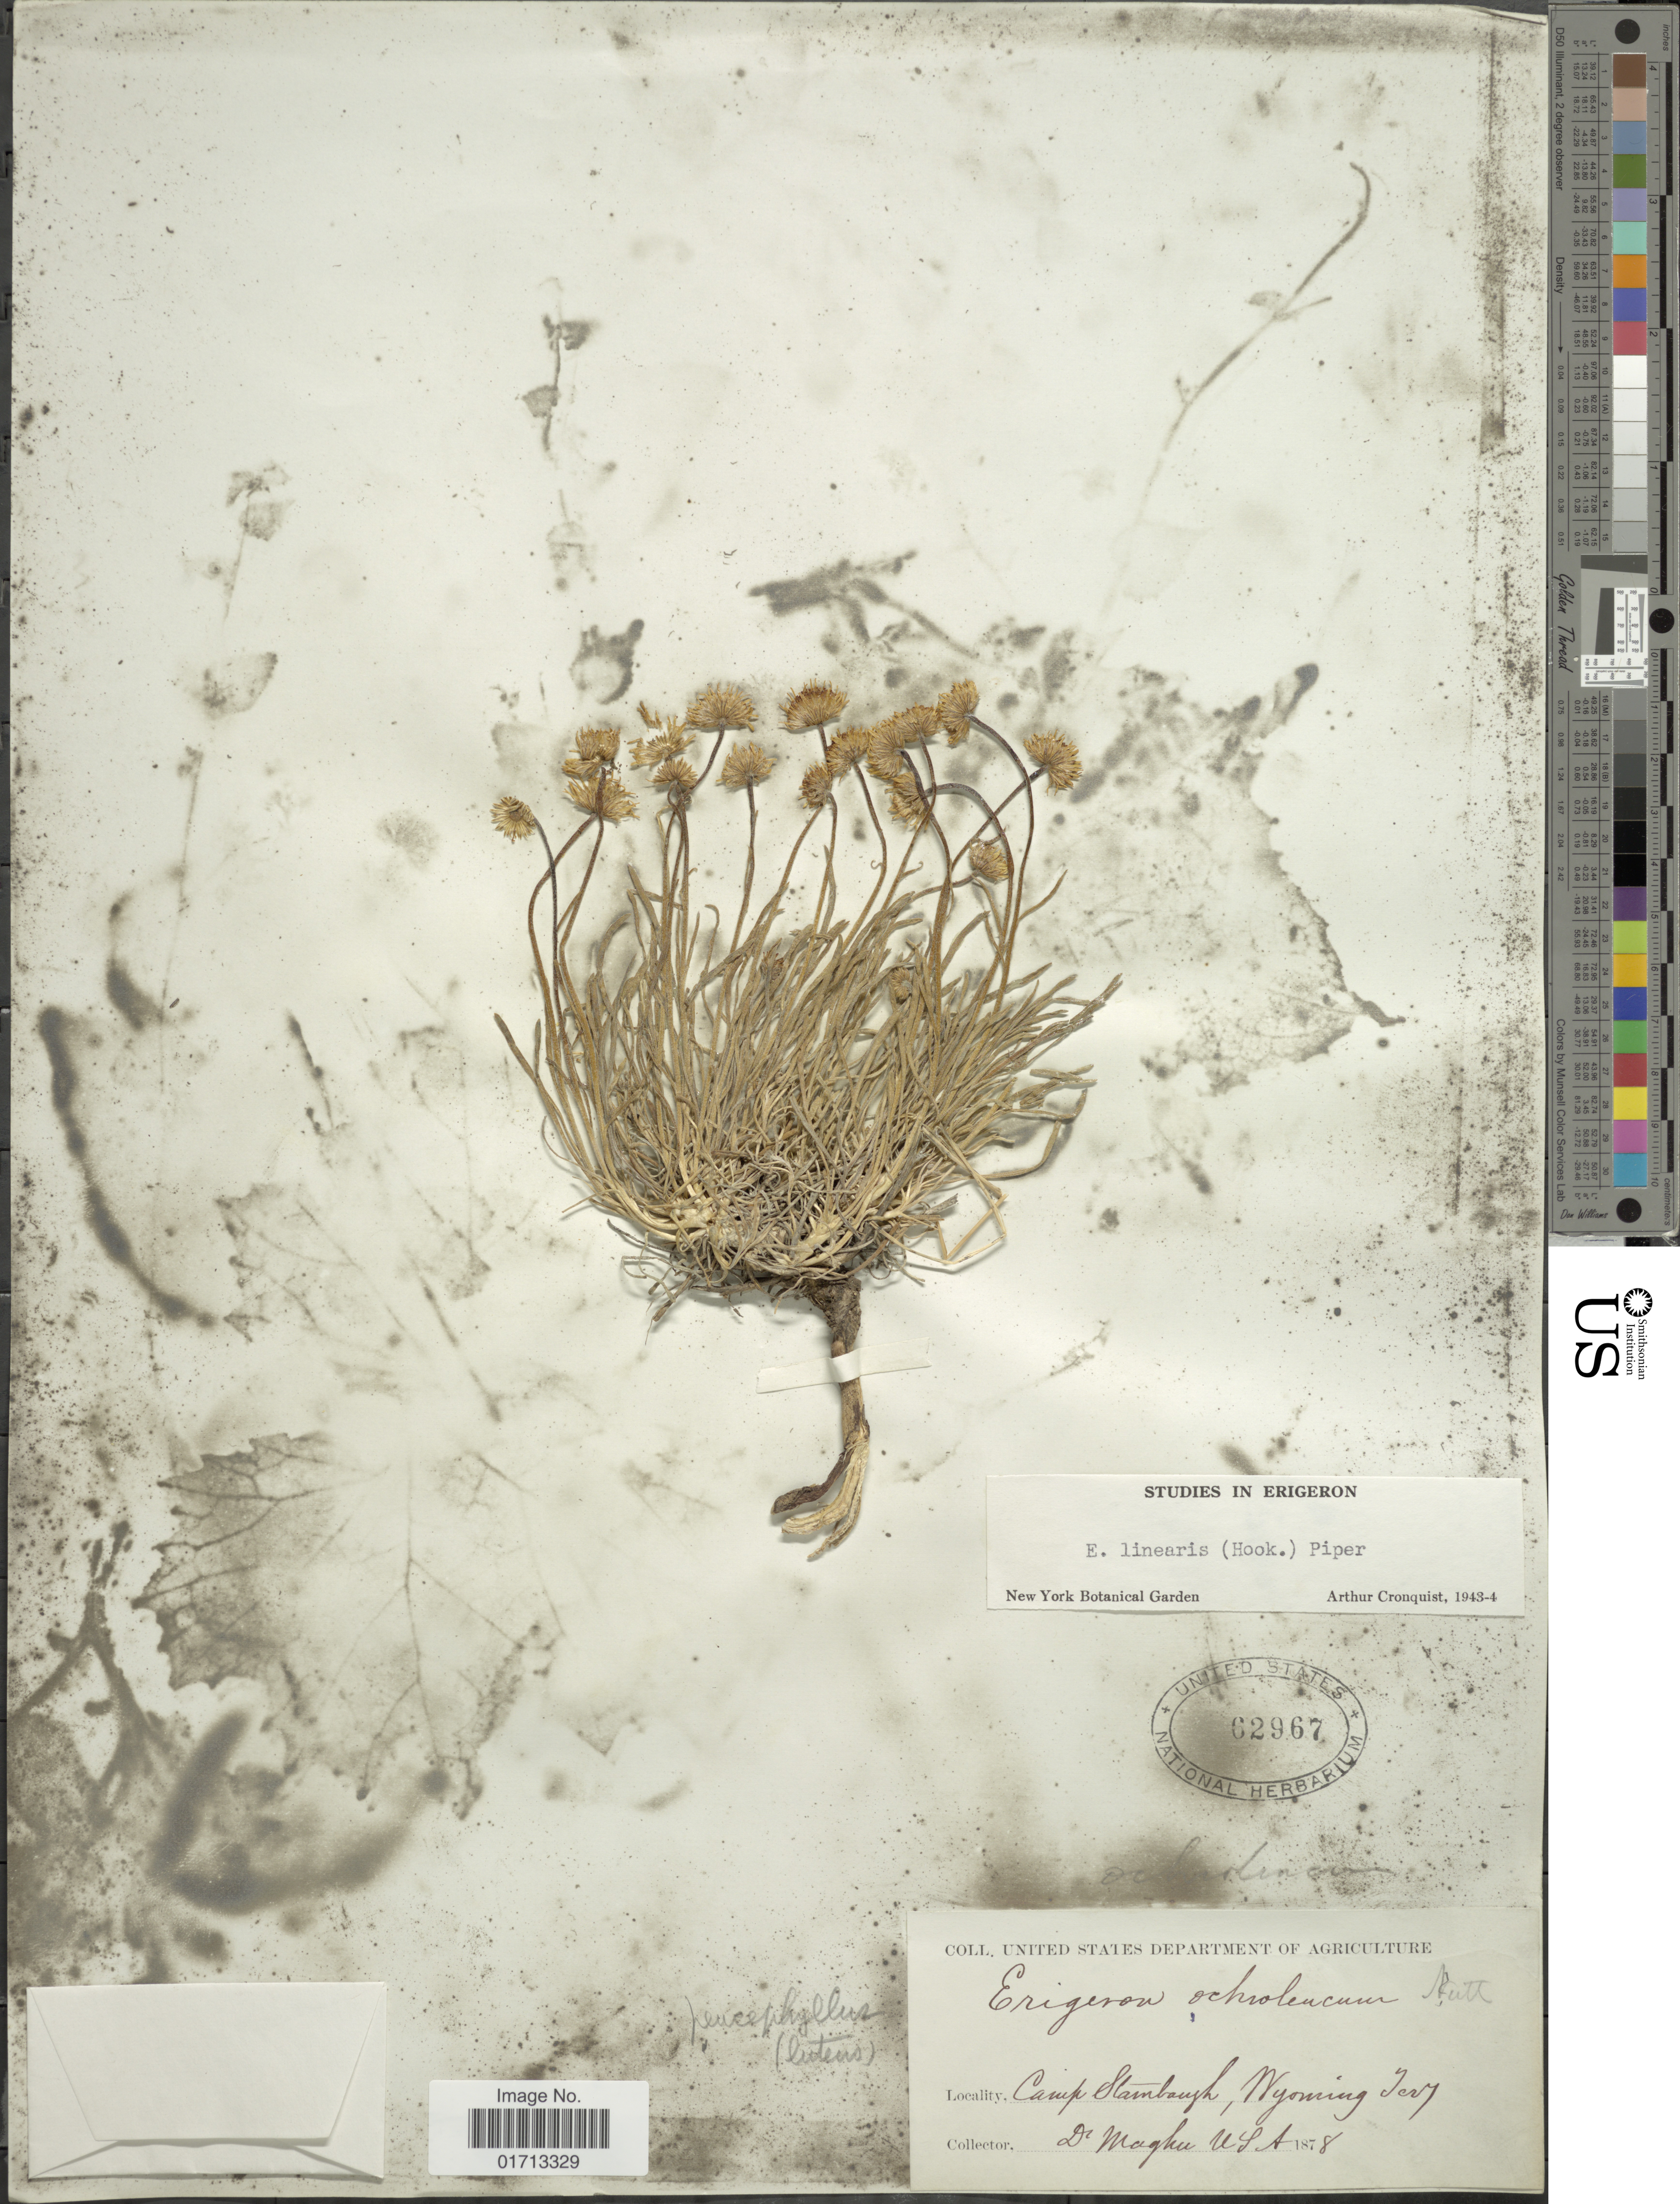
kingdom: Plantae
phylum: Tracheophyta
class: Magnoliopsida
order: Asterales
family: Asteraceae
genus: Erigeron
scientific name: Erigeron linearis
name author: (Hook.) Piper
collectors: -. Maghee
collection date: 1878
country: United States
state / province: Wyoming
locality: Camp Stambaugh, Wyoming Tery.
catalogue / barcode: US 62967